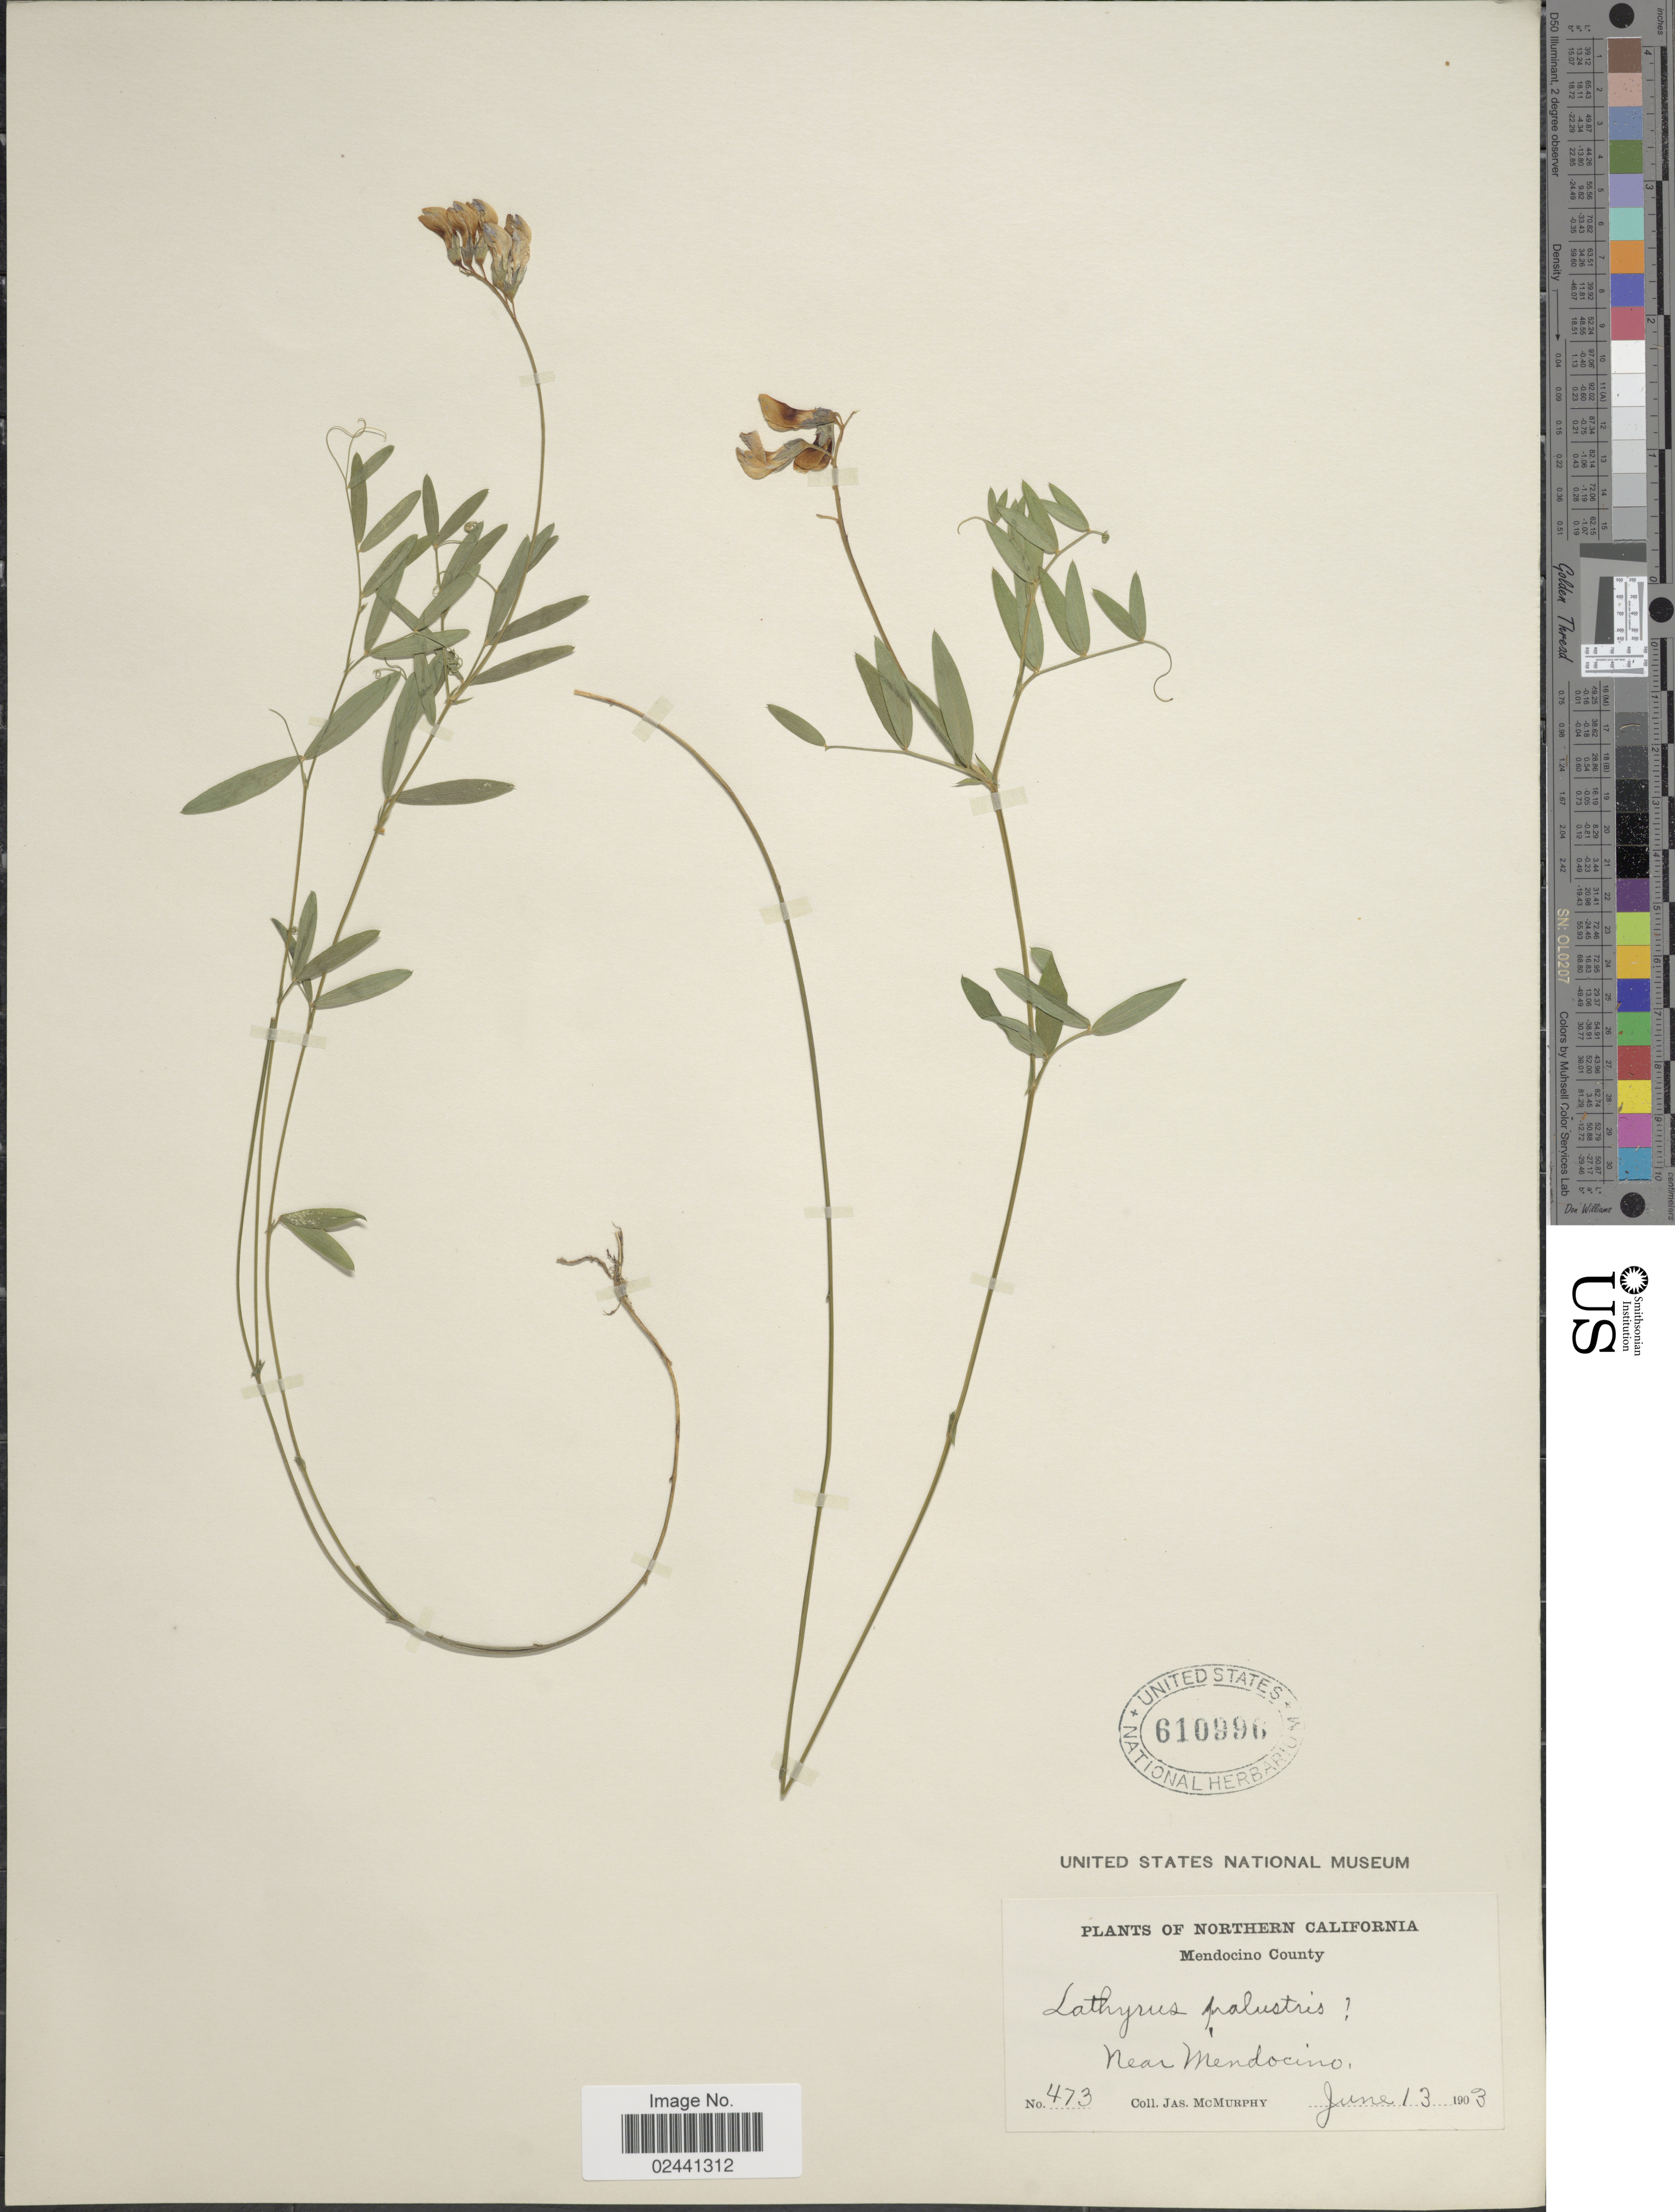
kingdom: Plantae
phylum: Tracheophyta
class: Magnoliopsida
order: Fabales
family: Fabaceae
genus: Lathyrus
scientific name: Lathyrus palustris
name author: L.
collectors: J. McMurphy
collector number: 473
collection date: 1903-06-13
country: United States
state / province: California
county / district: Mendocino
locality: Northern California, Mendocino County, Near Mendocino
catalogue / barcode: US 610996